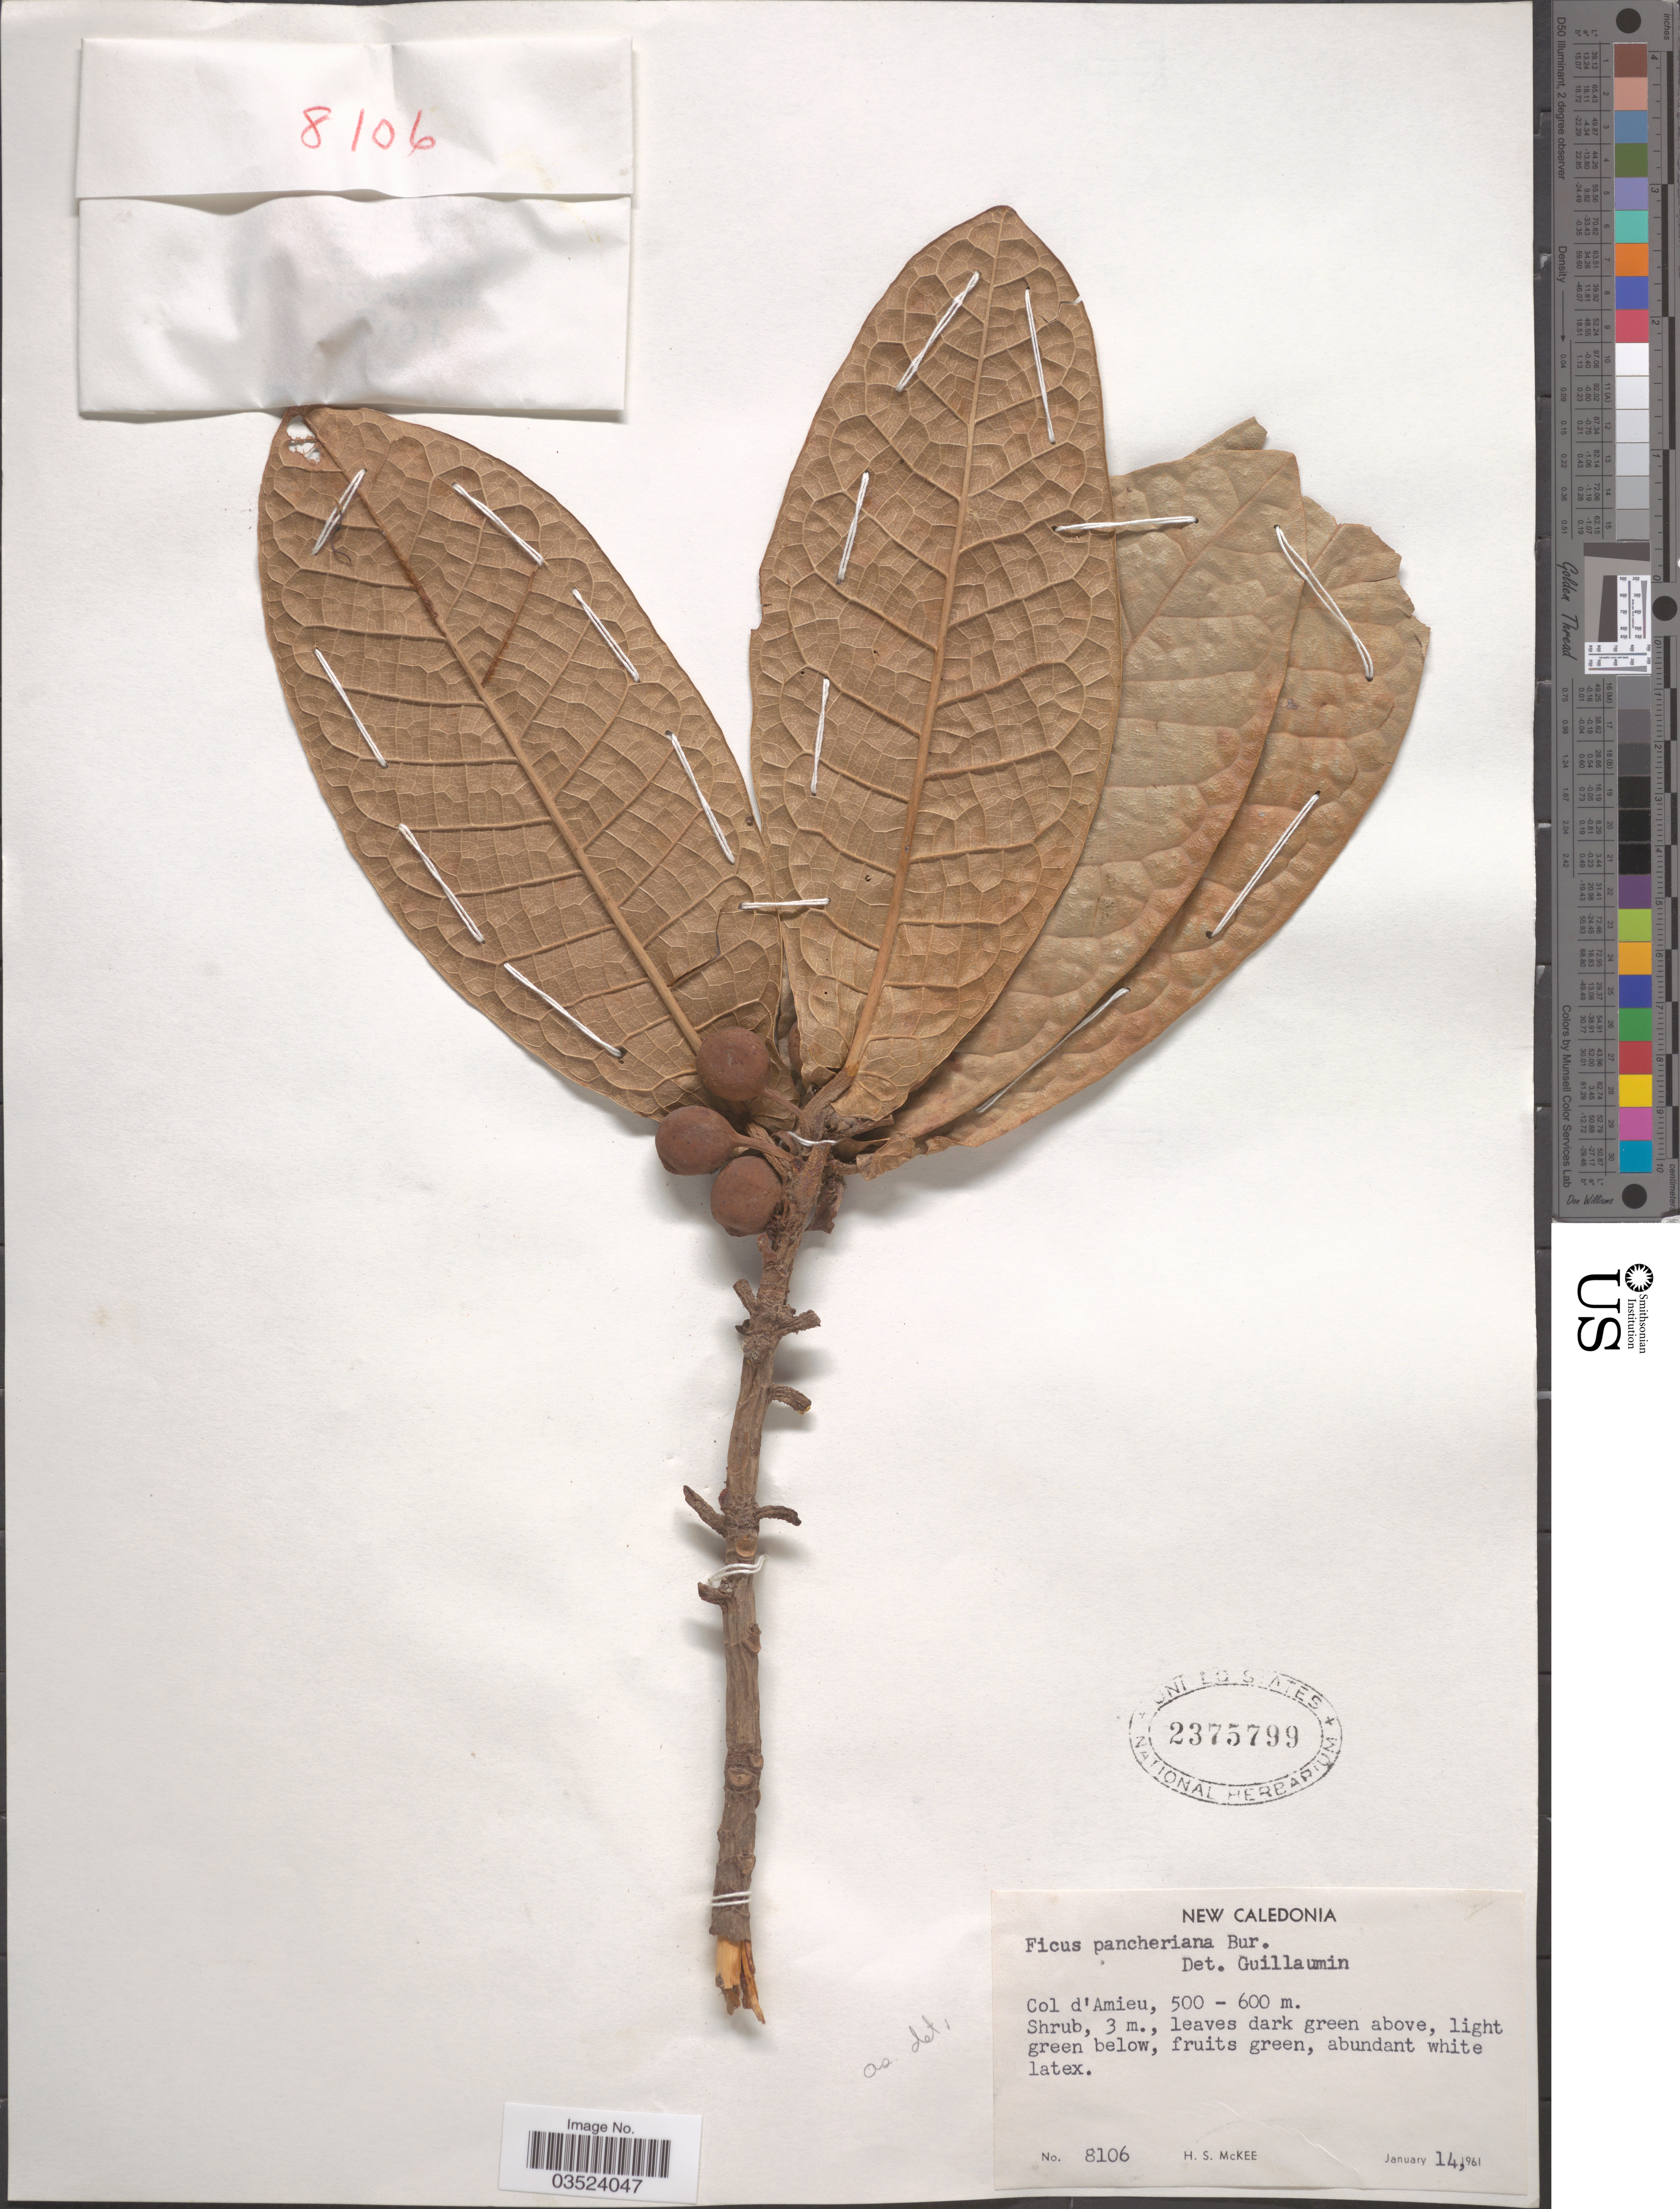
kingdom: Plantae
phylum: Tracheophyta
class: Magnoliopsida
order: Rosales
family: Moraceae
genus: Ficus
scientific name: Ficus pancheriana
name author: Bureau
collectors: H. S. McKee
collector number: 8106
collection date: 1961-01-14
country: New Caledonia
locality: New Caledonia. Col d'Amieu.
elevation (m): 500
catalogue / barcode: US 2375799